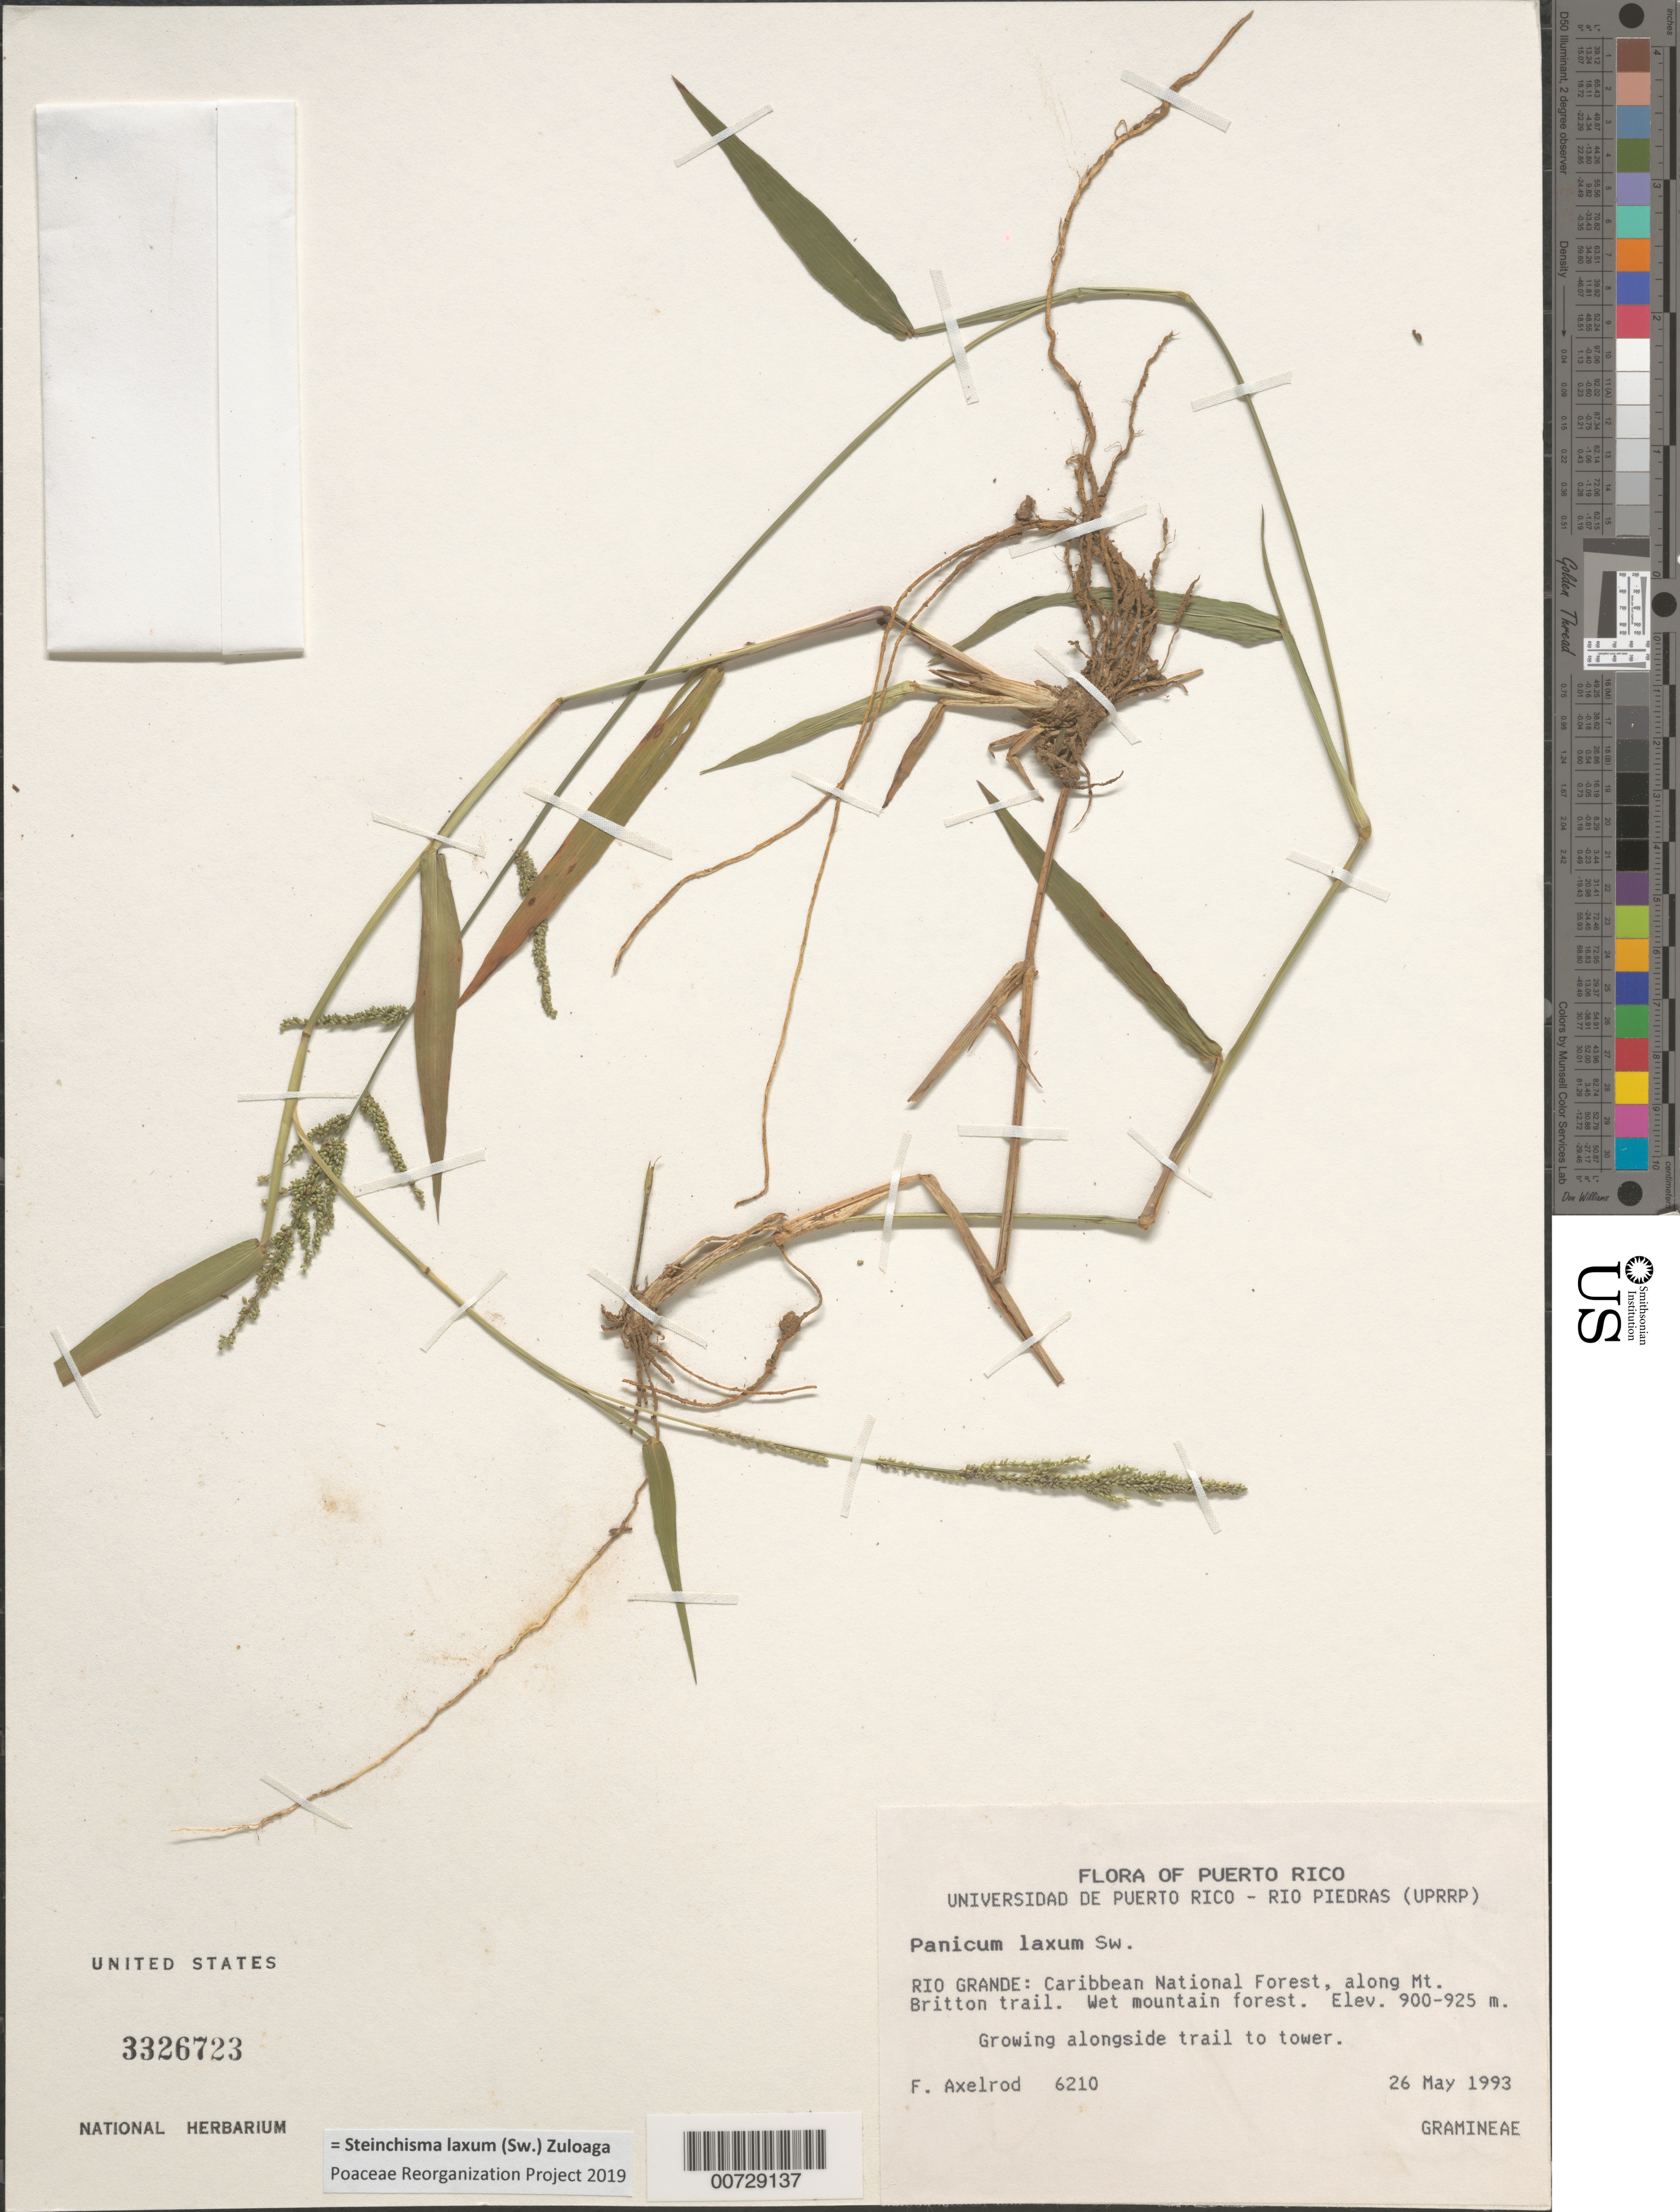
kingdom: Plantae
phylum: Tracheophyta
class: Liliopsida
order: Poales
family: Poaceae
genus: Steinchisma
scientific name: Steinchisma laxum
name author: (Sw.) Zuloaga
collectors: F. S. Axelrod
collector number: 6210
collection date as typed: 26 May 1993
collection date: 1993-05-26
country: Puerto Rico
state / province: Río Grande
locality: Río Grande: Carib. Natl. Forest, along Mt. Britton trail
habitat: Wet mountain forest; growing alongside trail to tower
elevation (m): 900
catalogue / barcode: US 3326723